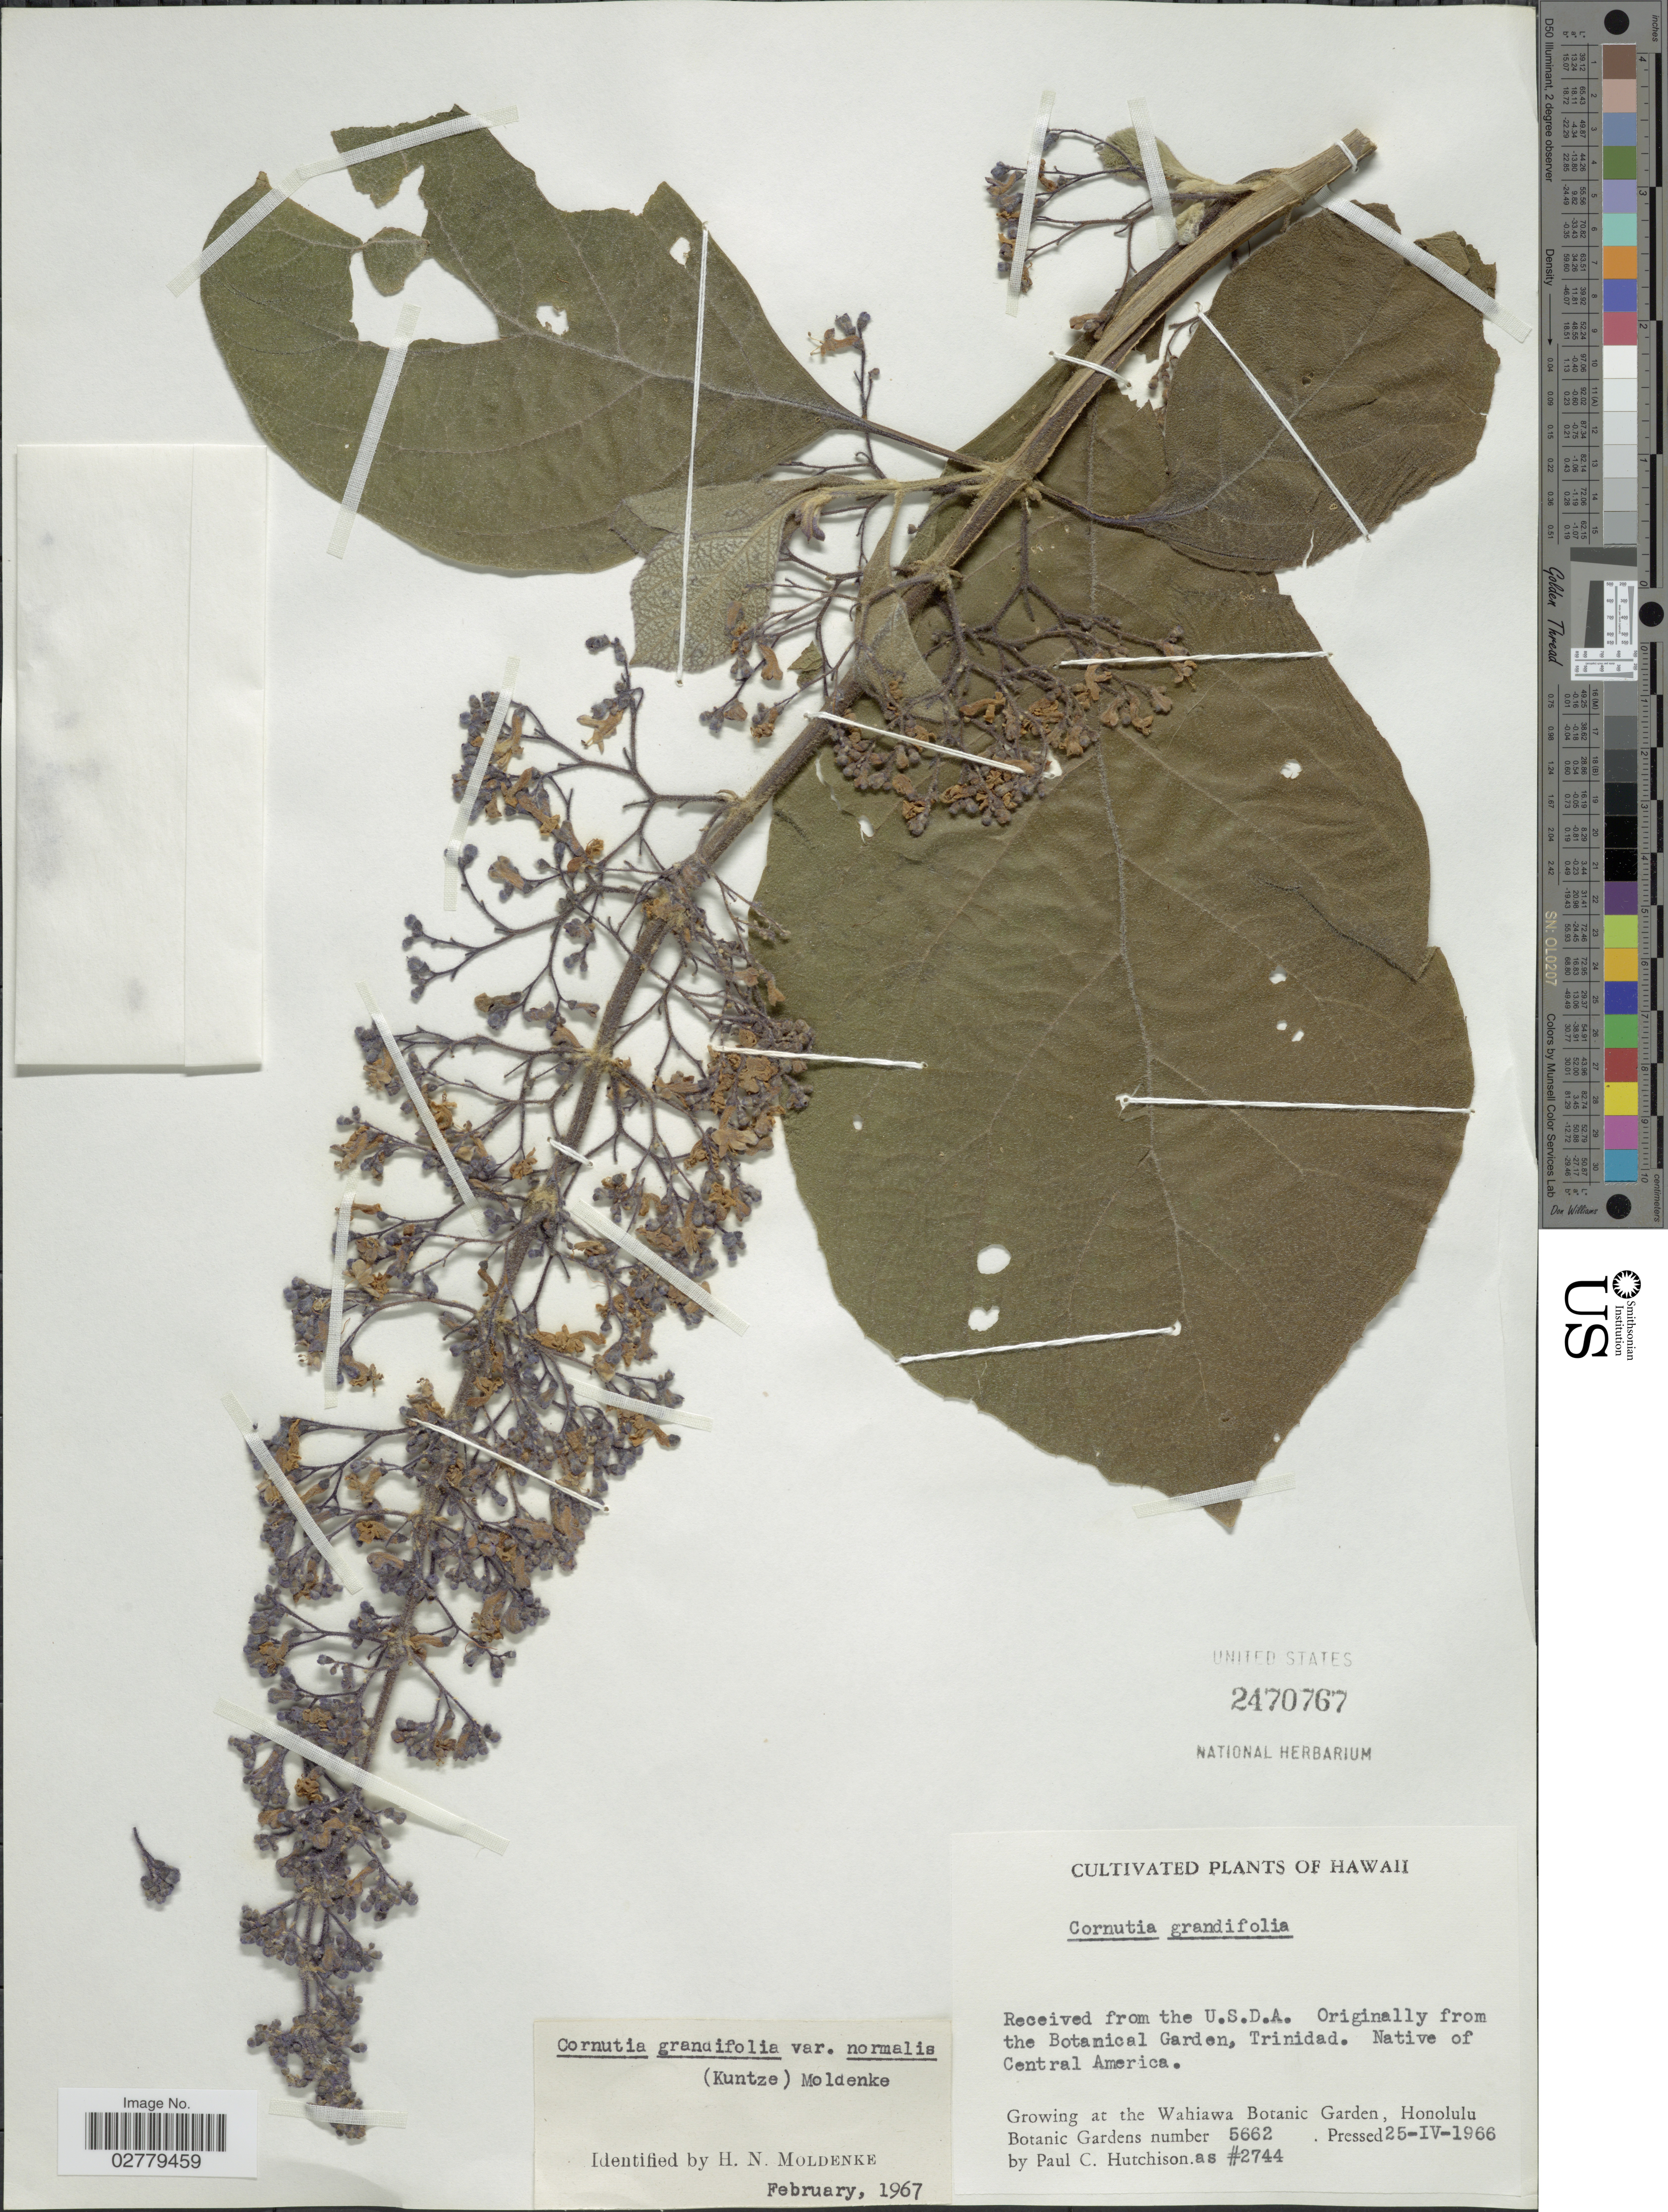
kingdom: Plantae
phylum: Tracheophyta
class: Magnoliopsida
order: Lamiales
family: Lamiaceae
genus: Cornutia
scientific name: Cornutia grandifolia var. normalis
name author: Moldenke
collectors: P. C. Hutchison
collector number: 2744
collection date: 1966-04-25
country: United States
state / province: Hawaii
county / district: Honolulu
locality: The Wahiawa Botanic Garden, Honolulu Botanic Gardens.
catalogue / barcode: US 2470767